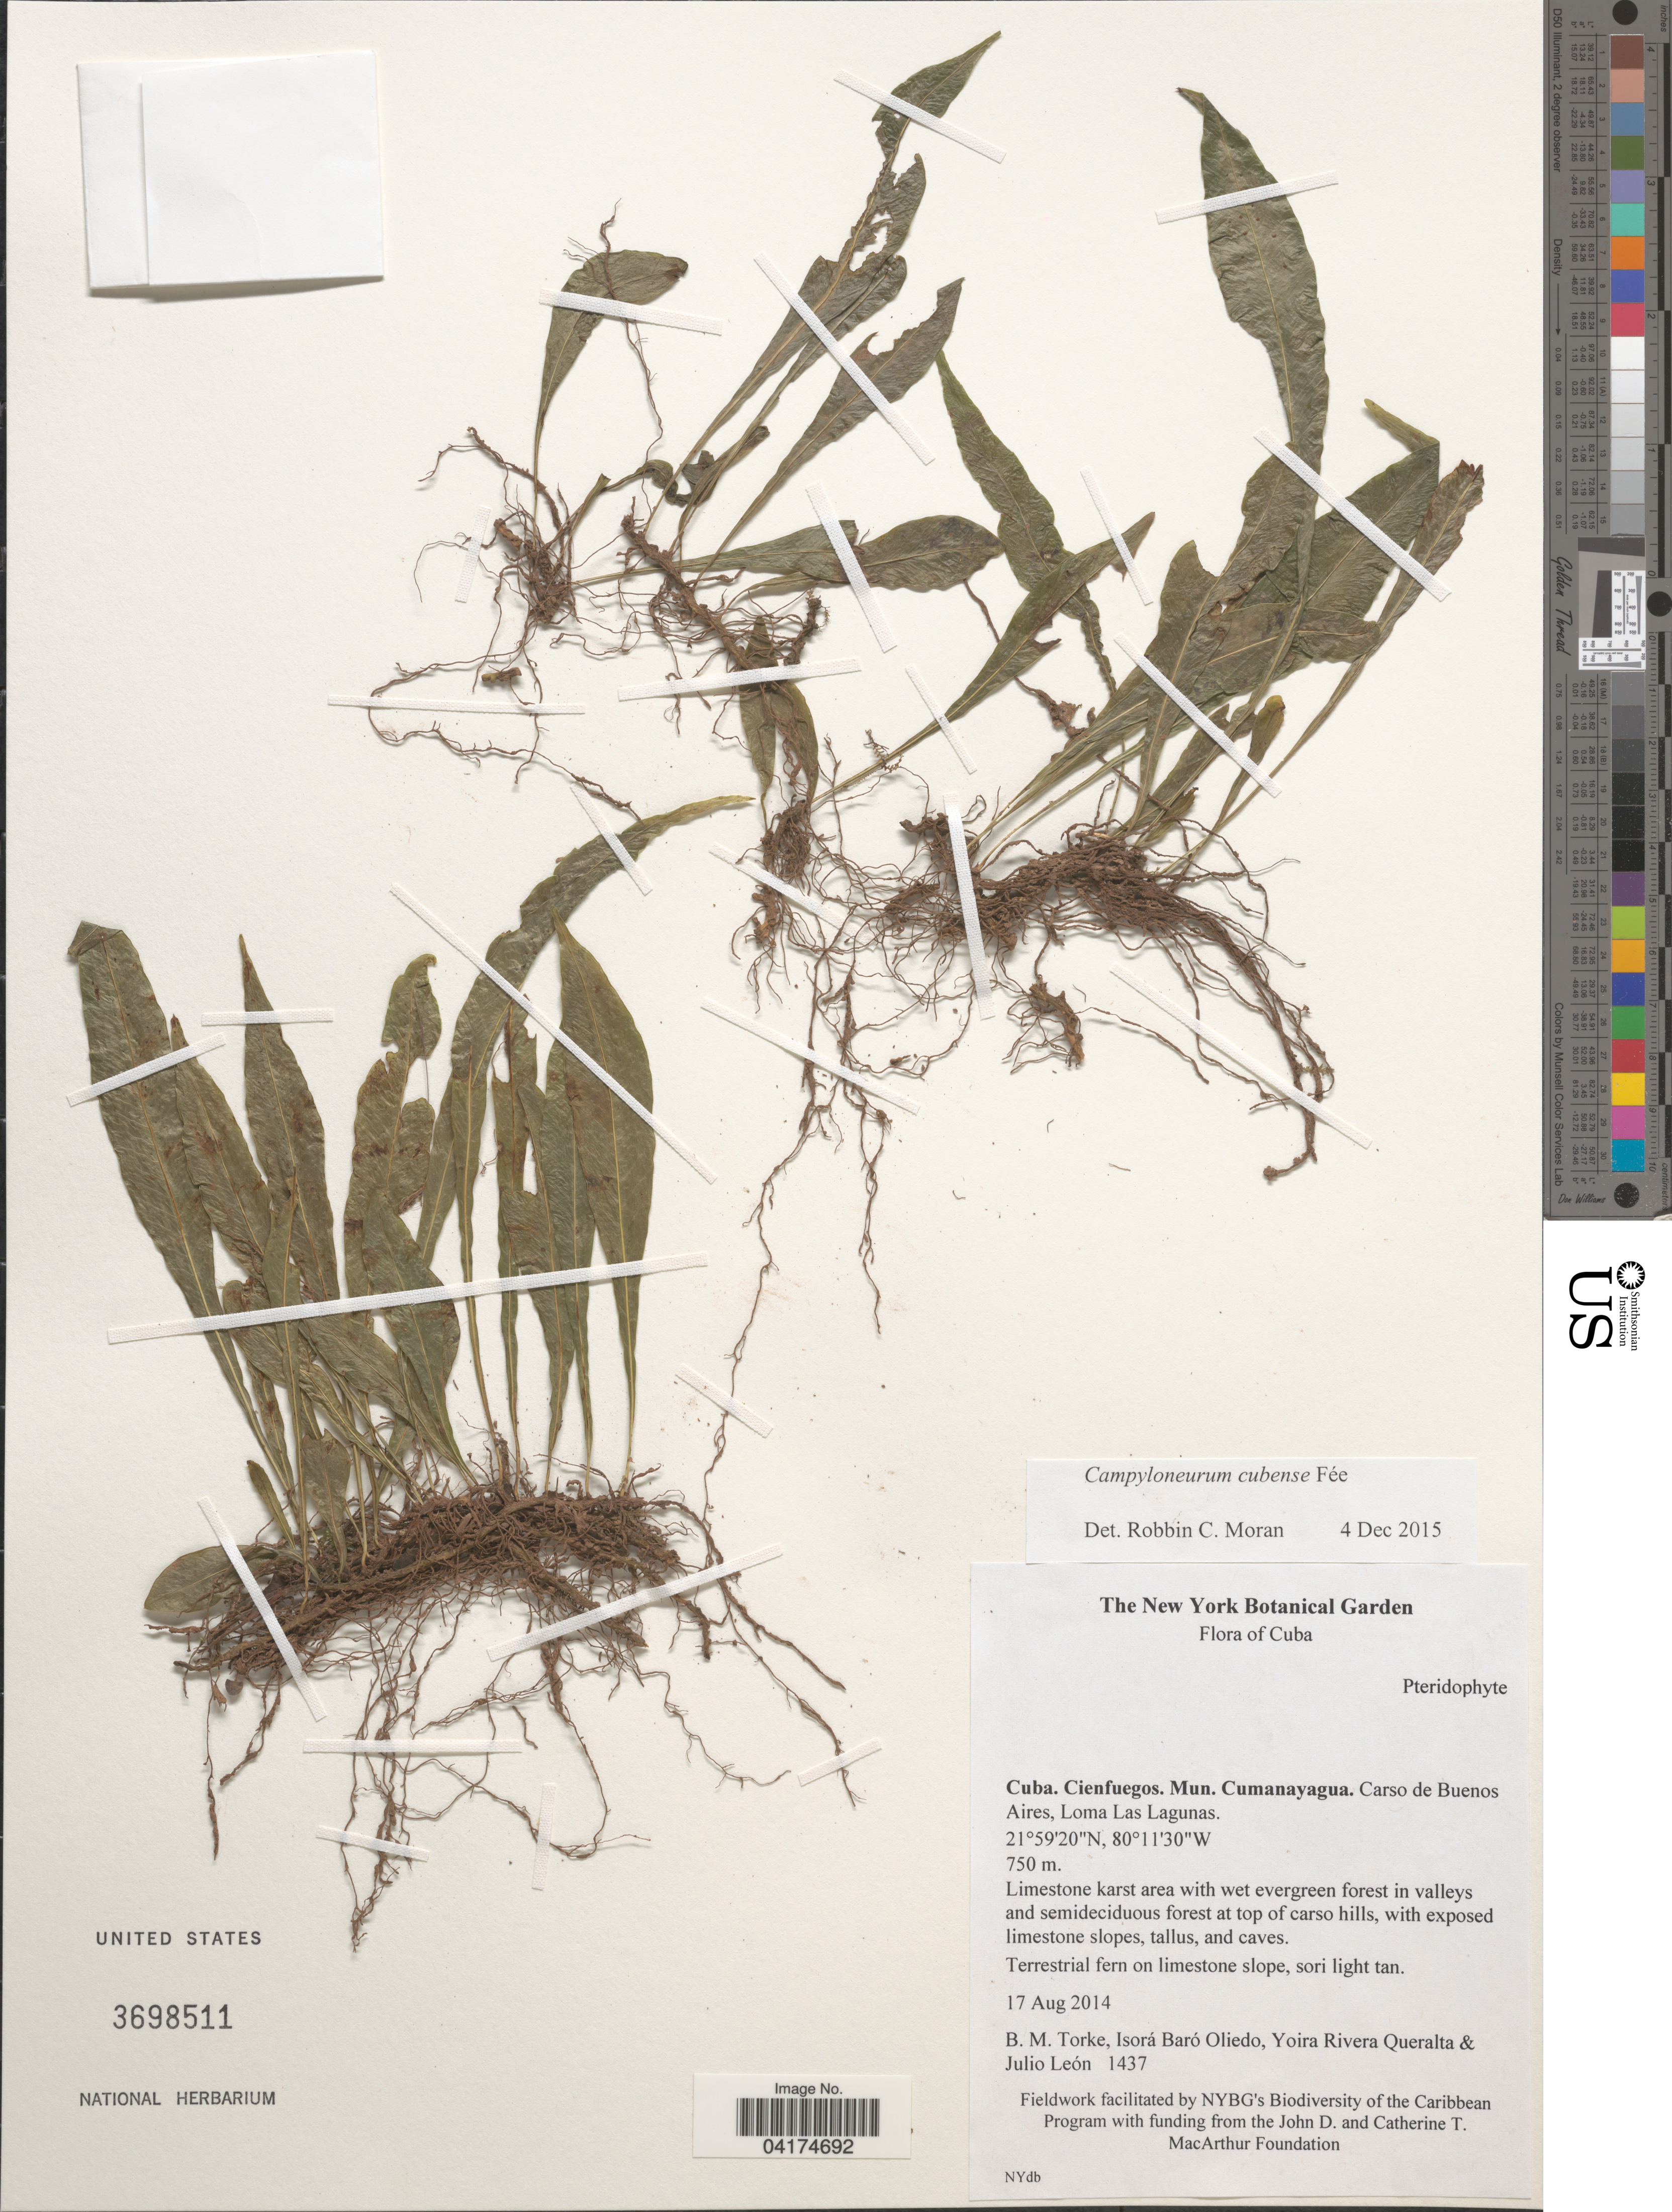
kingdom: Plantae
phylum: Tracheophyta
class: Polypodiopsida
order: Polypodiales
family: Polypodiaceae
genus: Campyloneurum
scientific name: Campyloneurum cubense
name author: Fée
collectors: B. M. Torke, I. Baró Oliedo, Y. Rivera Queralta & J. León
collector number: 1437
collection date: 2014-08-17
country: Cuba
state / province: Cienfuegos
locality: Cienfuegos. Mun. Cumanayagua. Carso de Buenos Aires, Loma Las Lagunas.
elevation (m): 750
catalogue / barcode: US 3698511